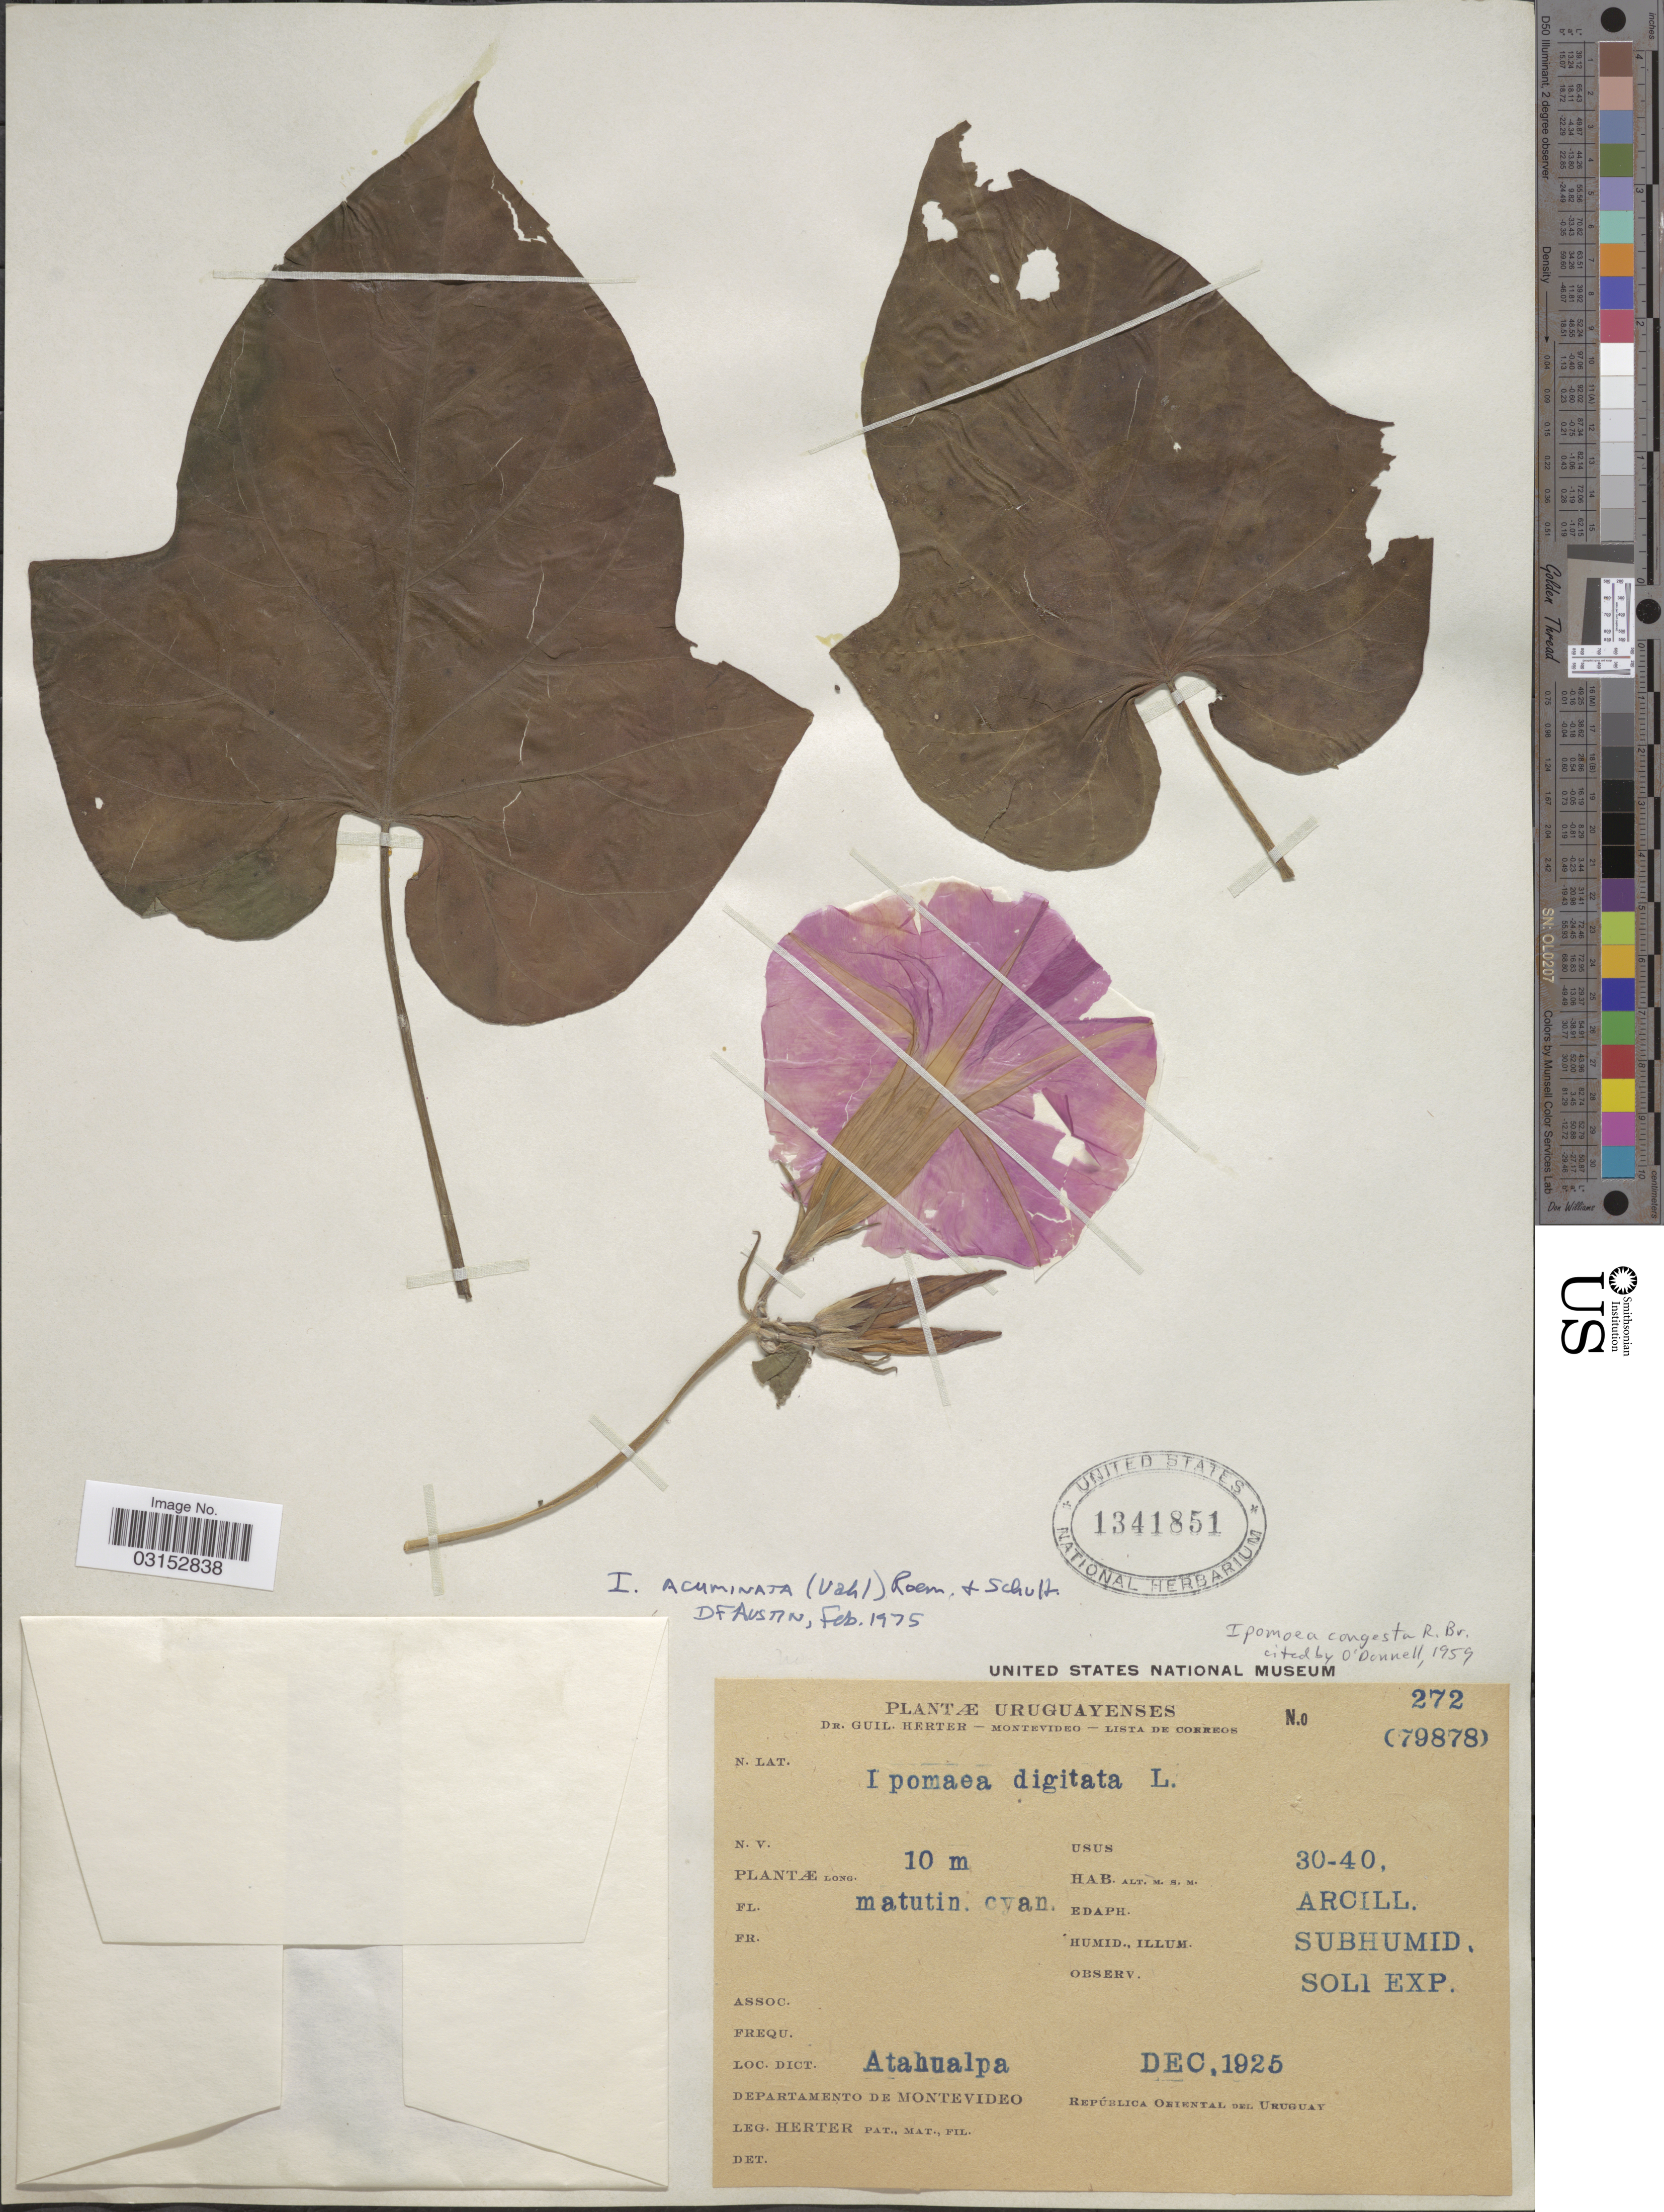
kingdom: Plantae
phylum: Tracheophyta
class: Magnoliopsida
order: Solanales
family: Convolvulaceae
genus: Ipomoea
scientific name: Ipomoea indica (Burm.) Merr. var. indica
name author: (Burm.) Merr.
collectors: G. Herter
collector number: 272/(79878)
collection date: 1925-12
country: Uruguay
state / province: Montevideo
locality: Loc. Dict. Atahualpa. Departamento de Montevideo.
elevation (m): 30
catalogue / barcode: US 1341851